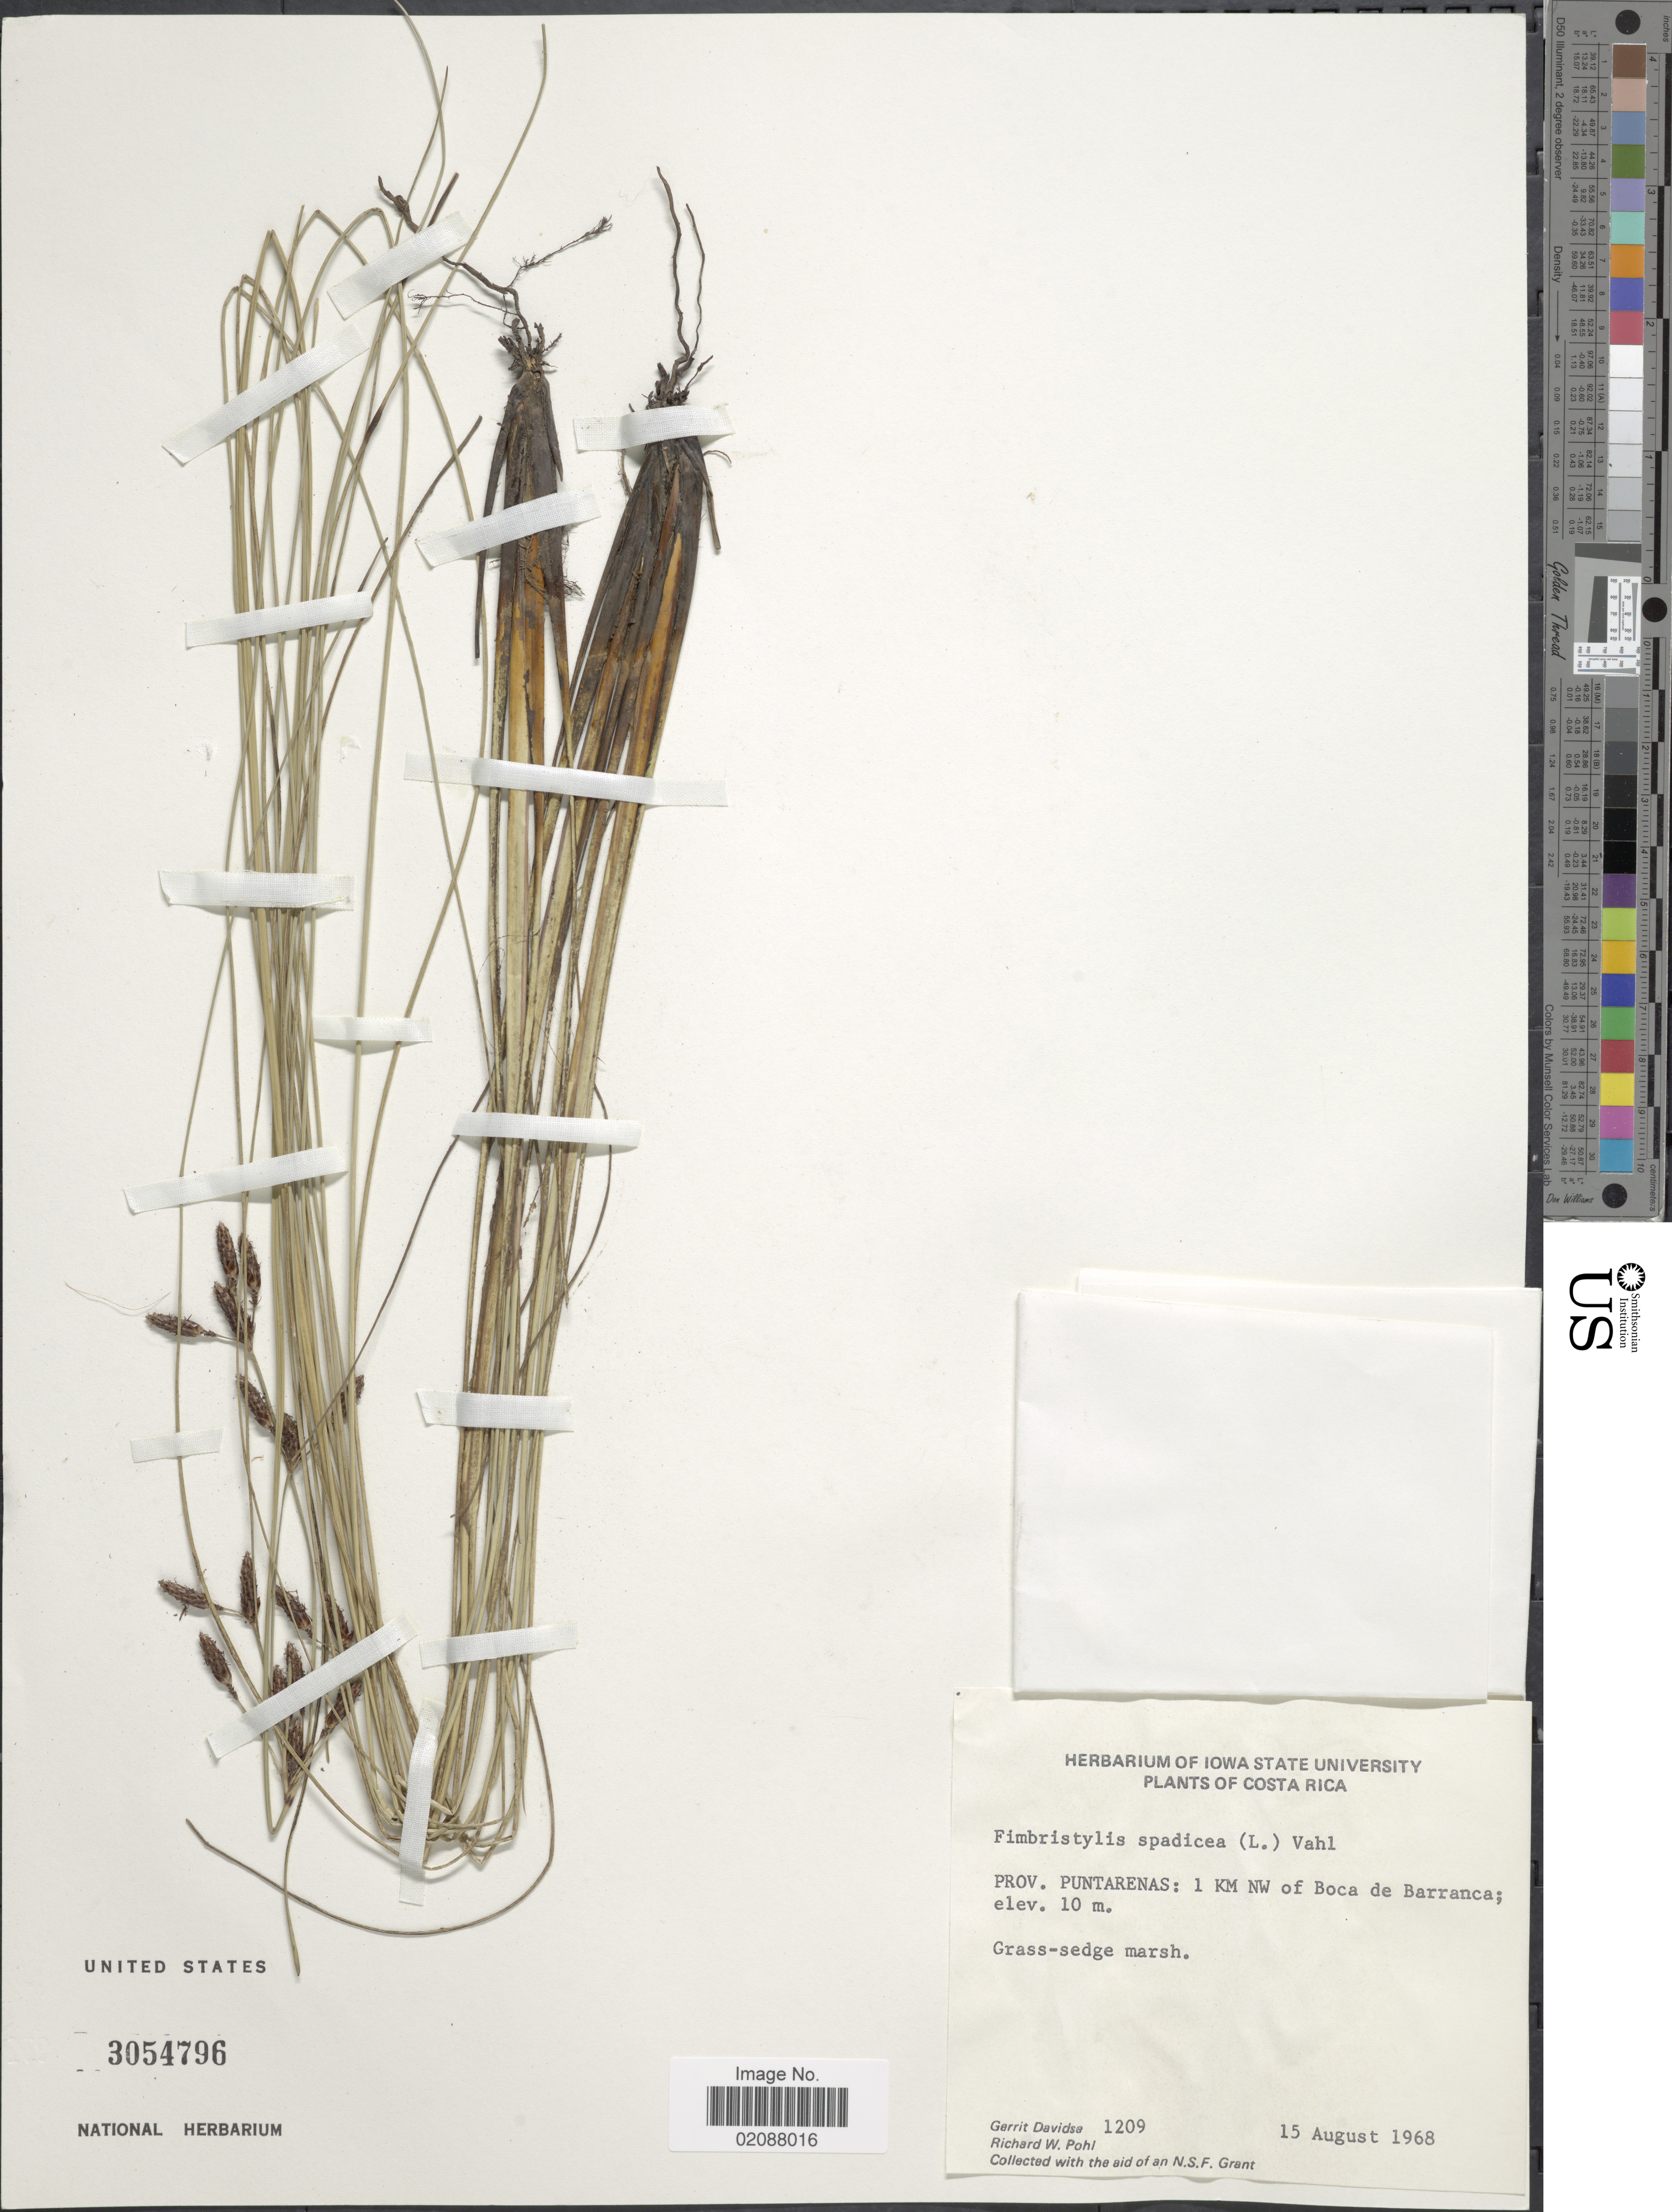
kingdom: Plantae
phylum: Tracheophyta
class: Liliopsida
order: Poales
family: Cyperaceae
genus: Fimbristylis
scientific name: Fimbristylis spadicea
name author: (L.) Vahl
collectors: G. Davidse & R. W. Pohl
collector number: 1209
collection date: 1968-08-15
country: Costa Rica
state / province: Puntarenas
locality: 1 km NW of Boca de Barranca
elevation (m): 10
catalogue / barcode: US 3054796